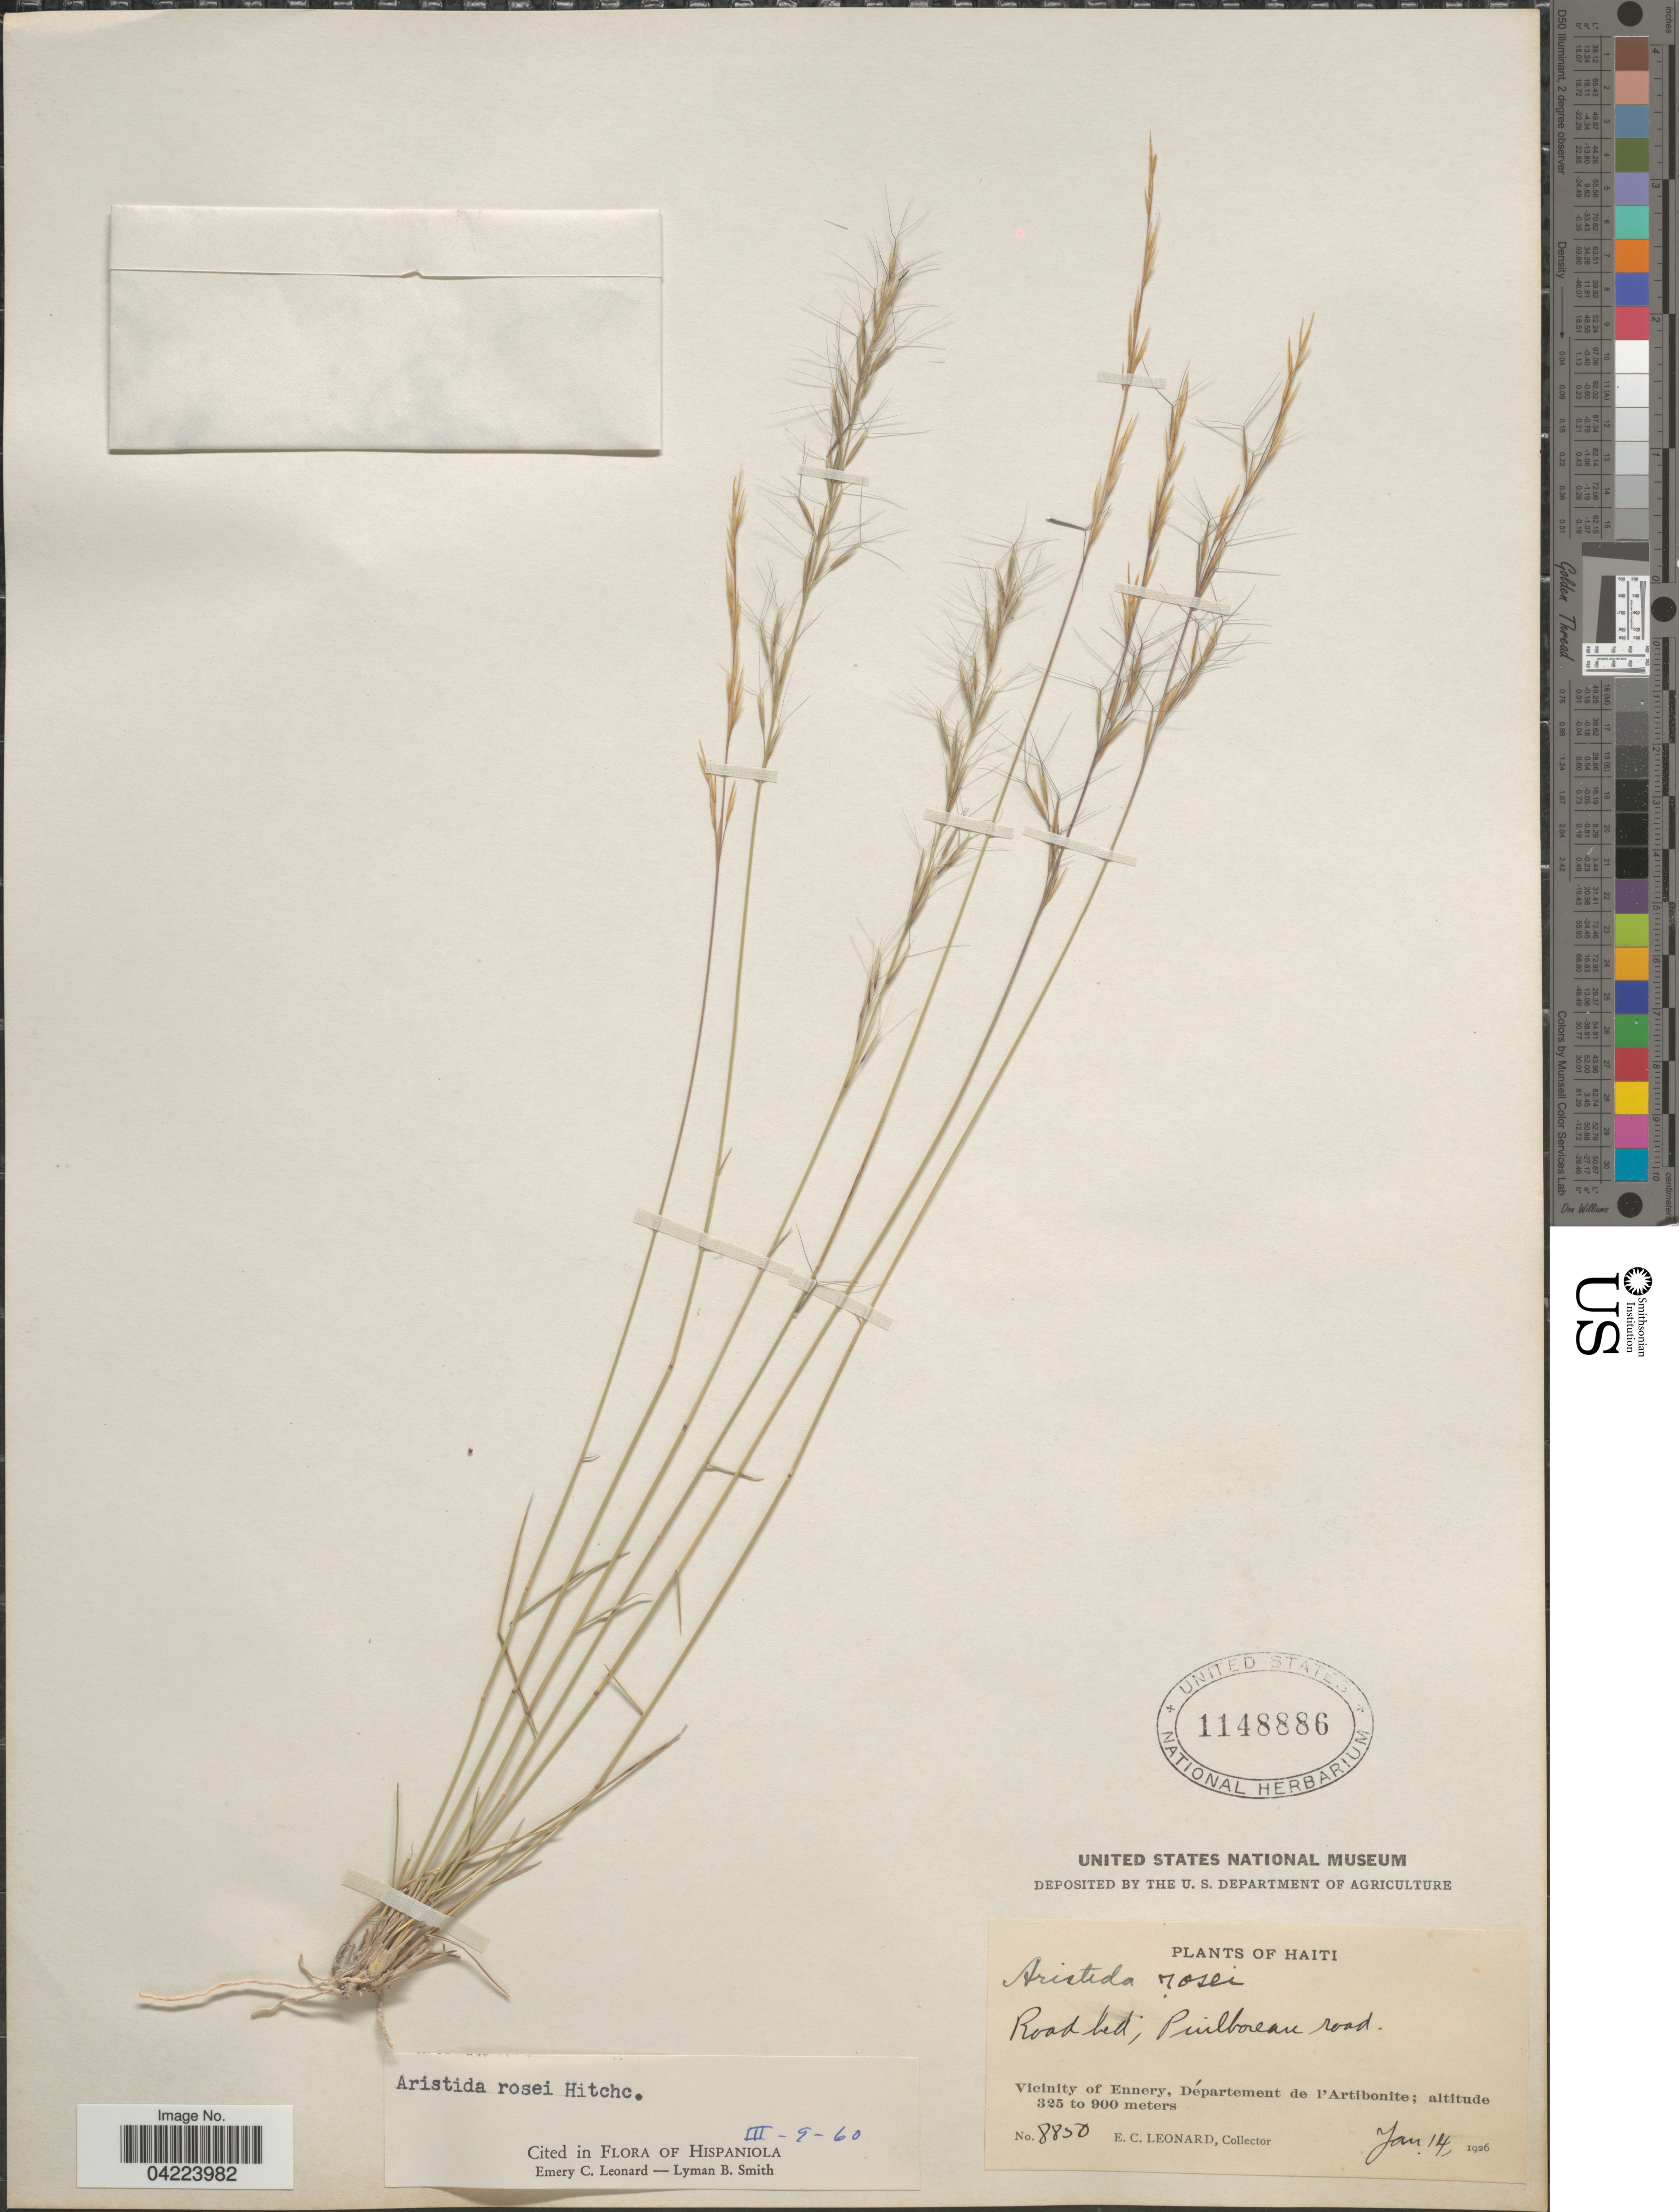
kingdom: Plantae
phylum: Tracheophyta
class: Liliopsida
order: Poales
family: Poaceae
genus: Aristida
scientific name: Aristida rosei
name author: Hitchc.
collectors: E. C. Leonard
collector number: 8850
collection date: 1926-01-14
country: Haiti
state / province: Artibonite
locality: Road bed; Puilboreau road. Vicinity of Ennery, Département de l'Artibonite.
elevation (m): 325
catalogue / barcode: US 1148886